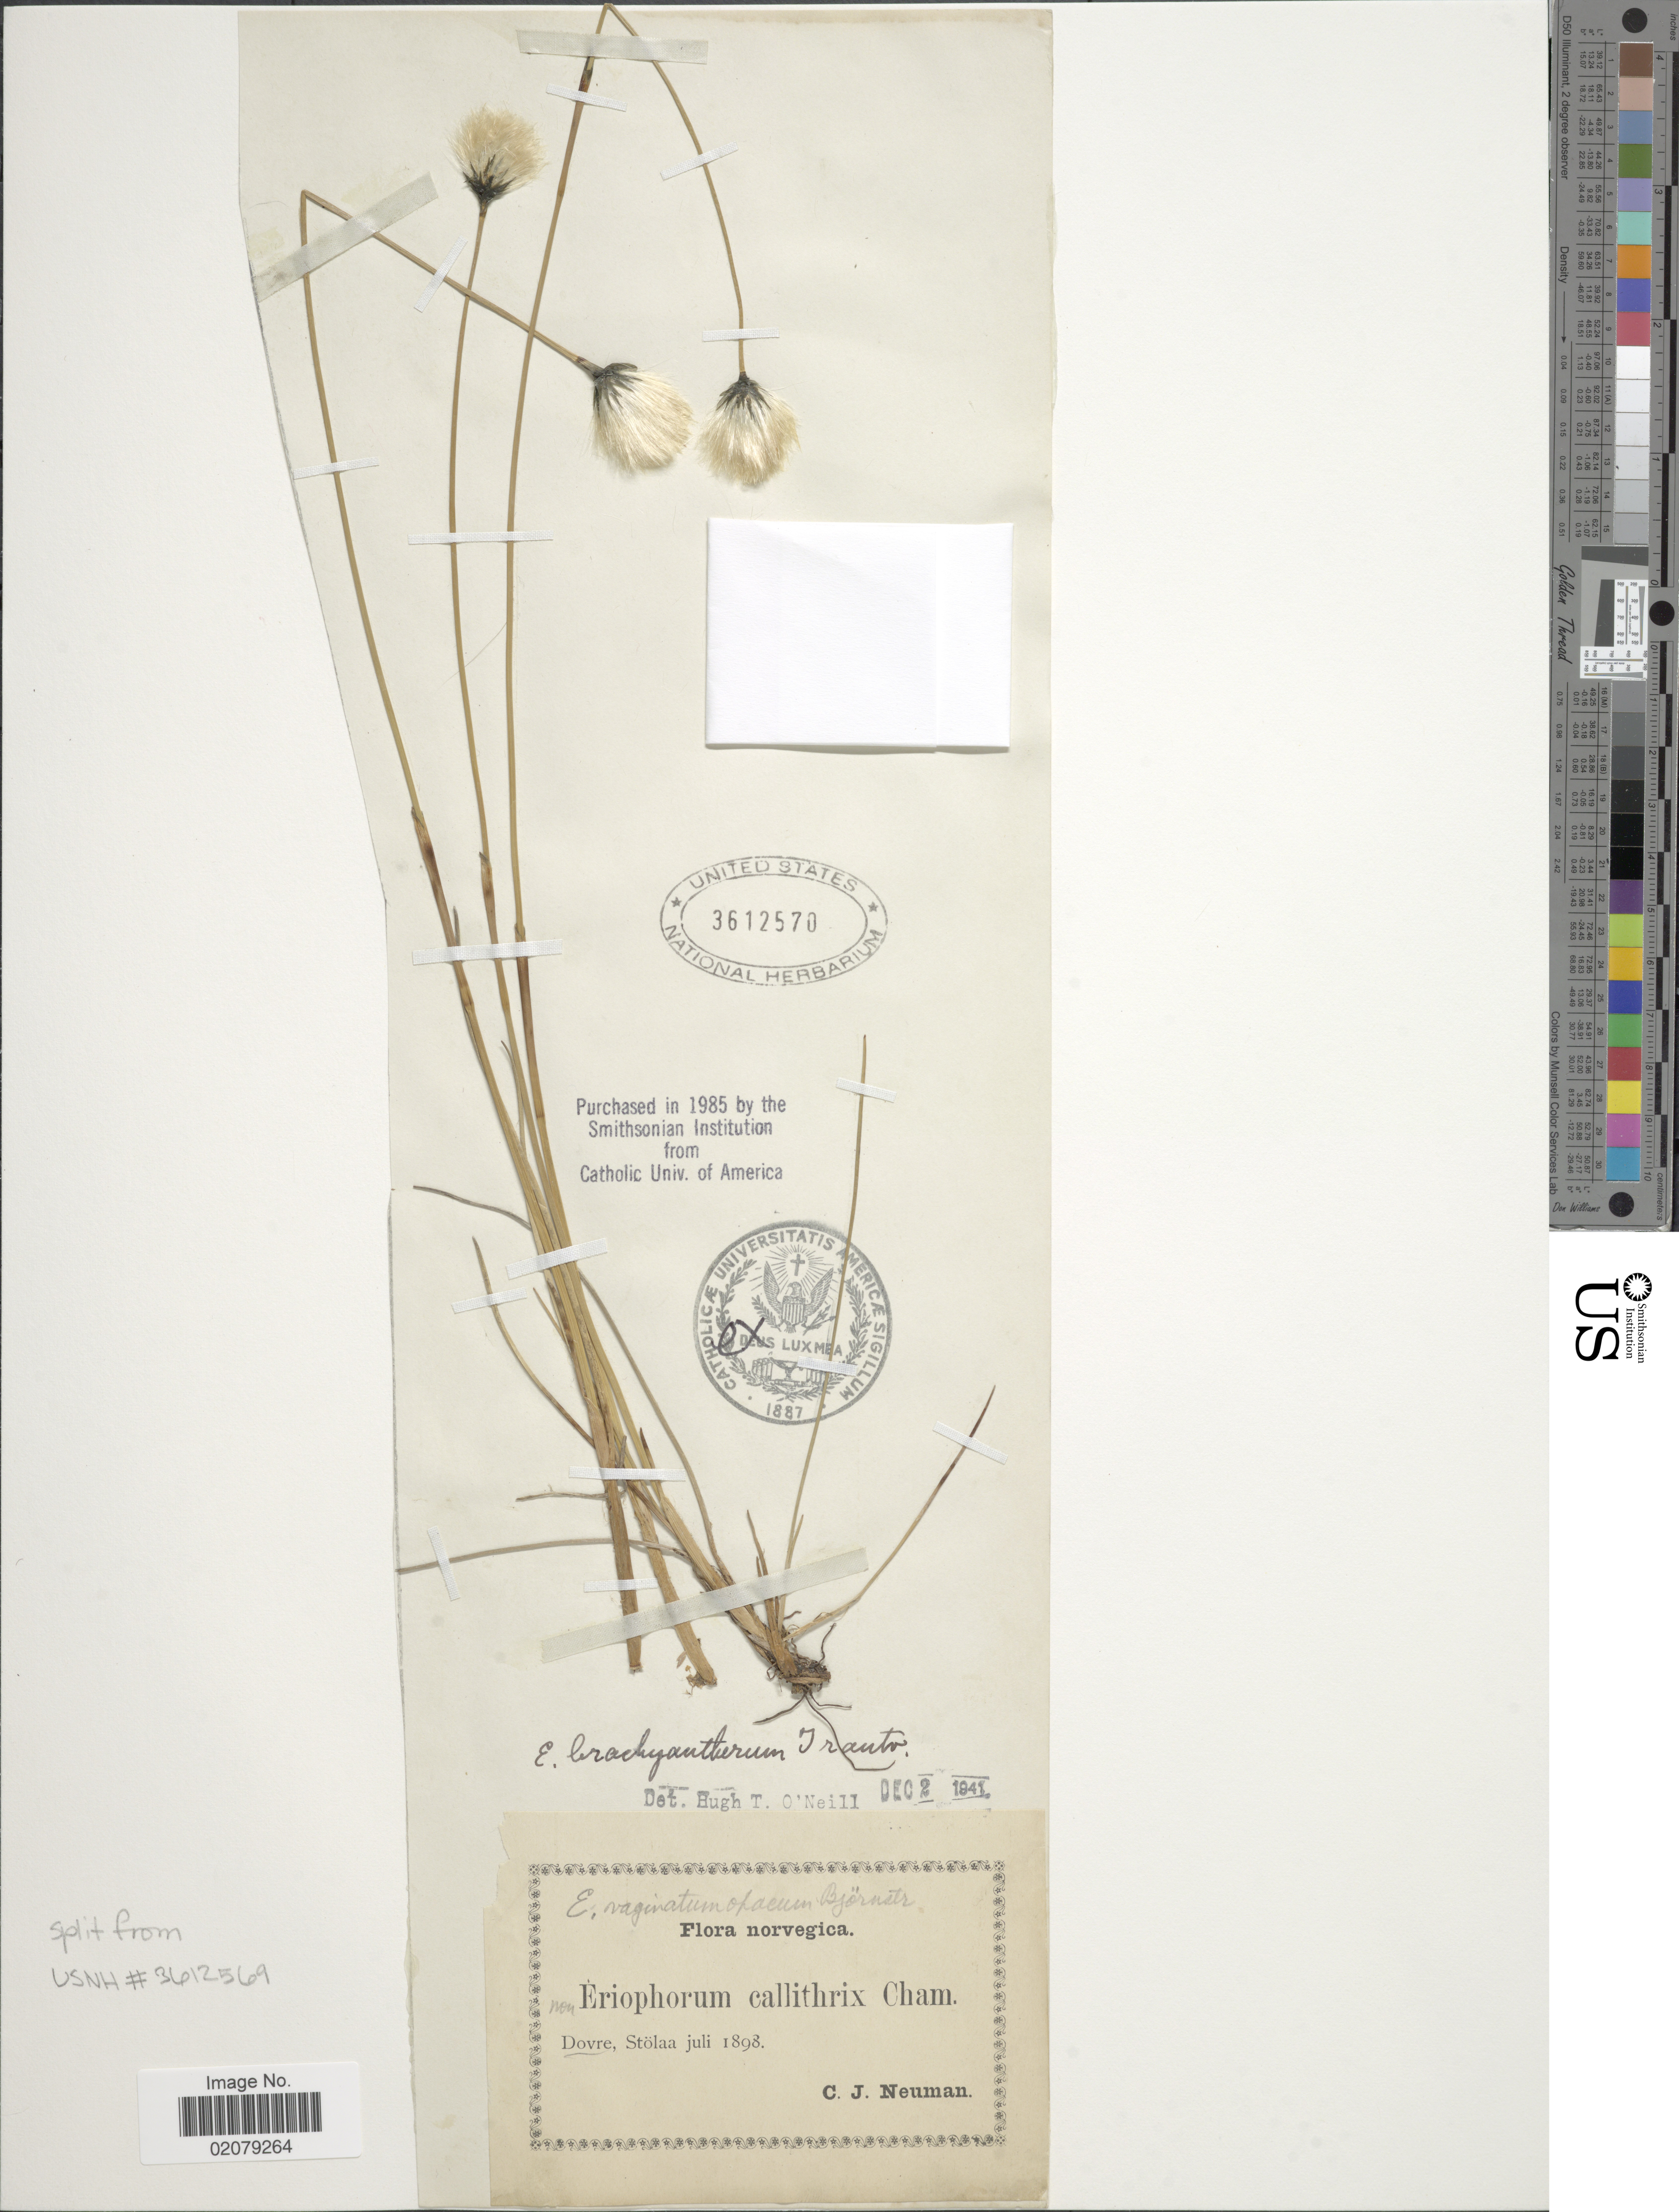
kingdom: Plantae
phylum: Tracheophyta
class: Liliopsida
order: Poales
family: Cyperaceae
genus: Eriophorum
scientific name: Eriophorum brachyantherum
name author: Trautv. & C.A. Mey.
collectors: C. Neuman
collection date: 1898-07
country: Norway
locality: Norvegica, Dovre, Stolaa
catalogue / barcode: US 3612570